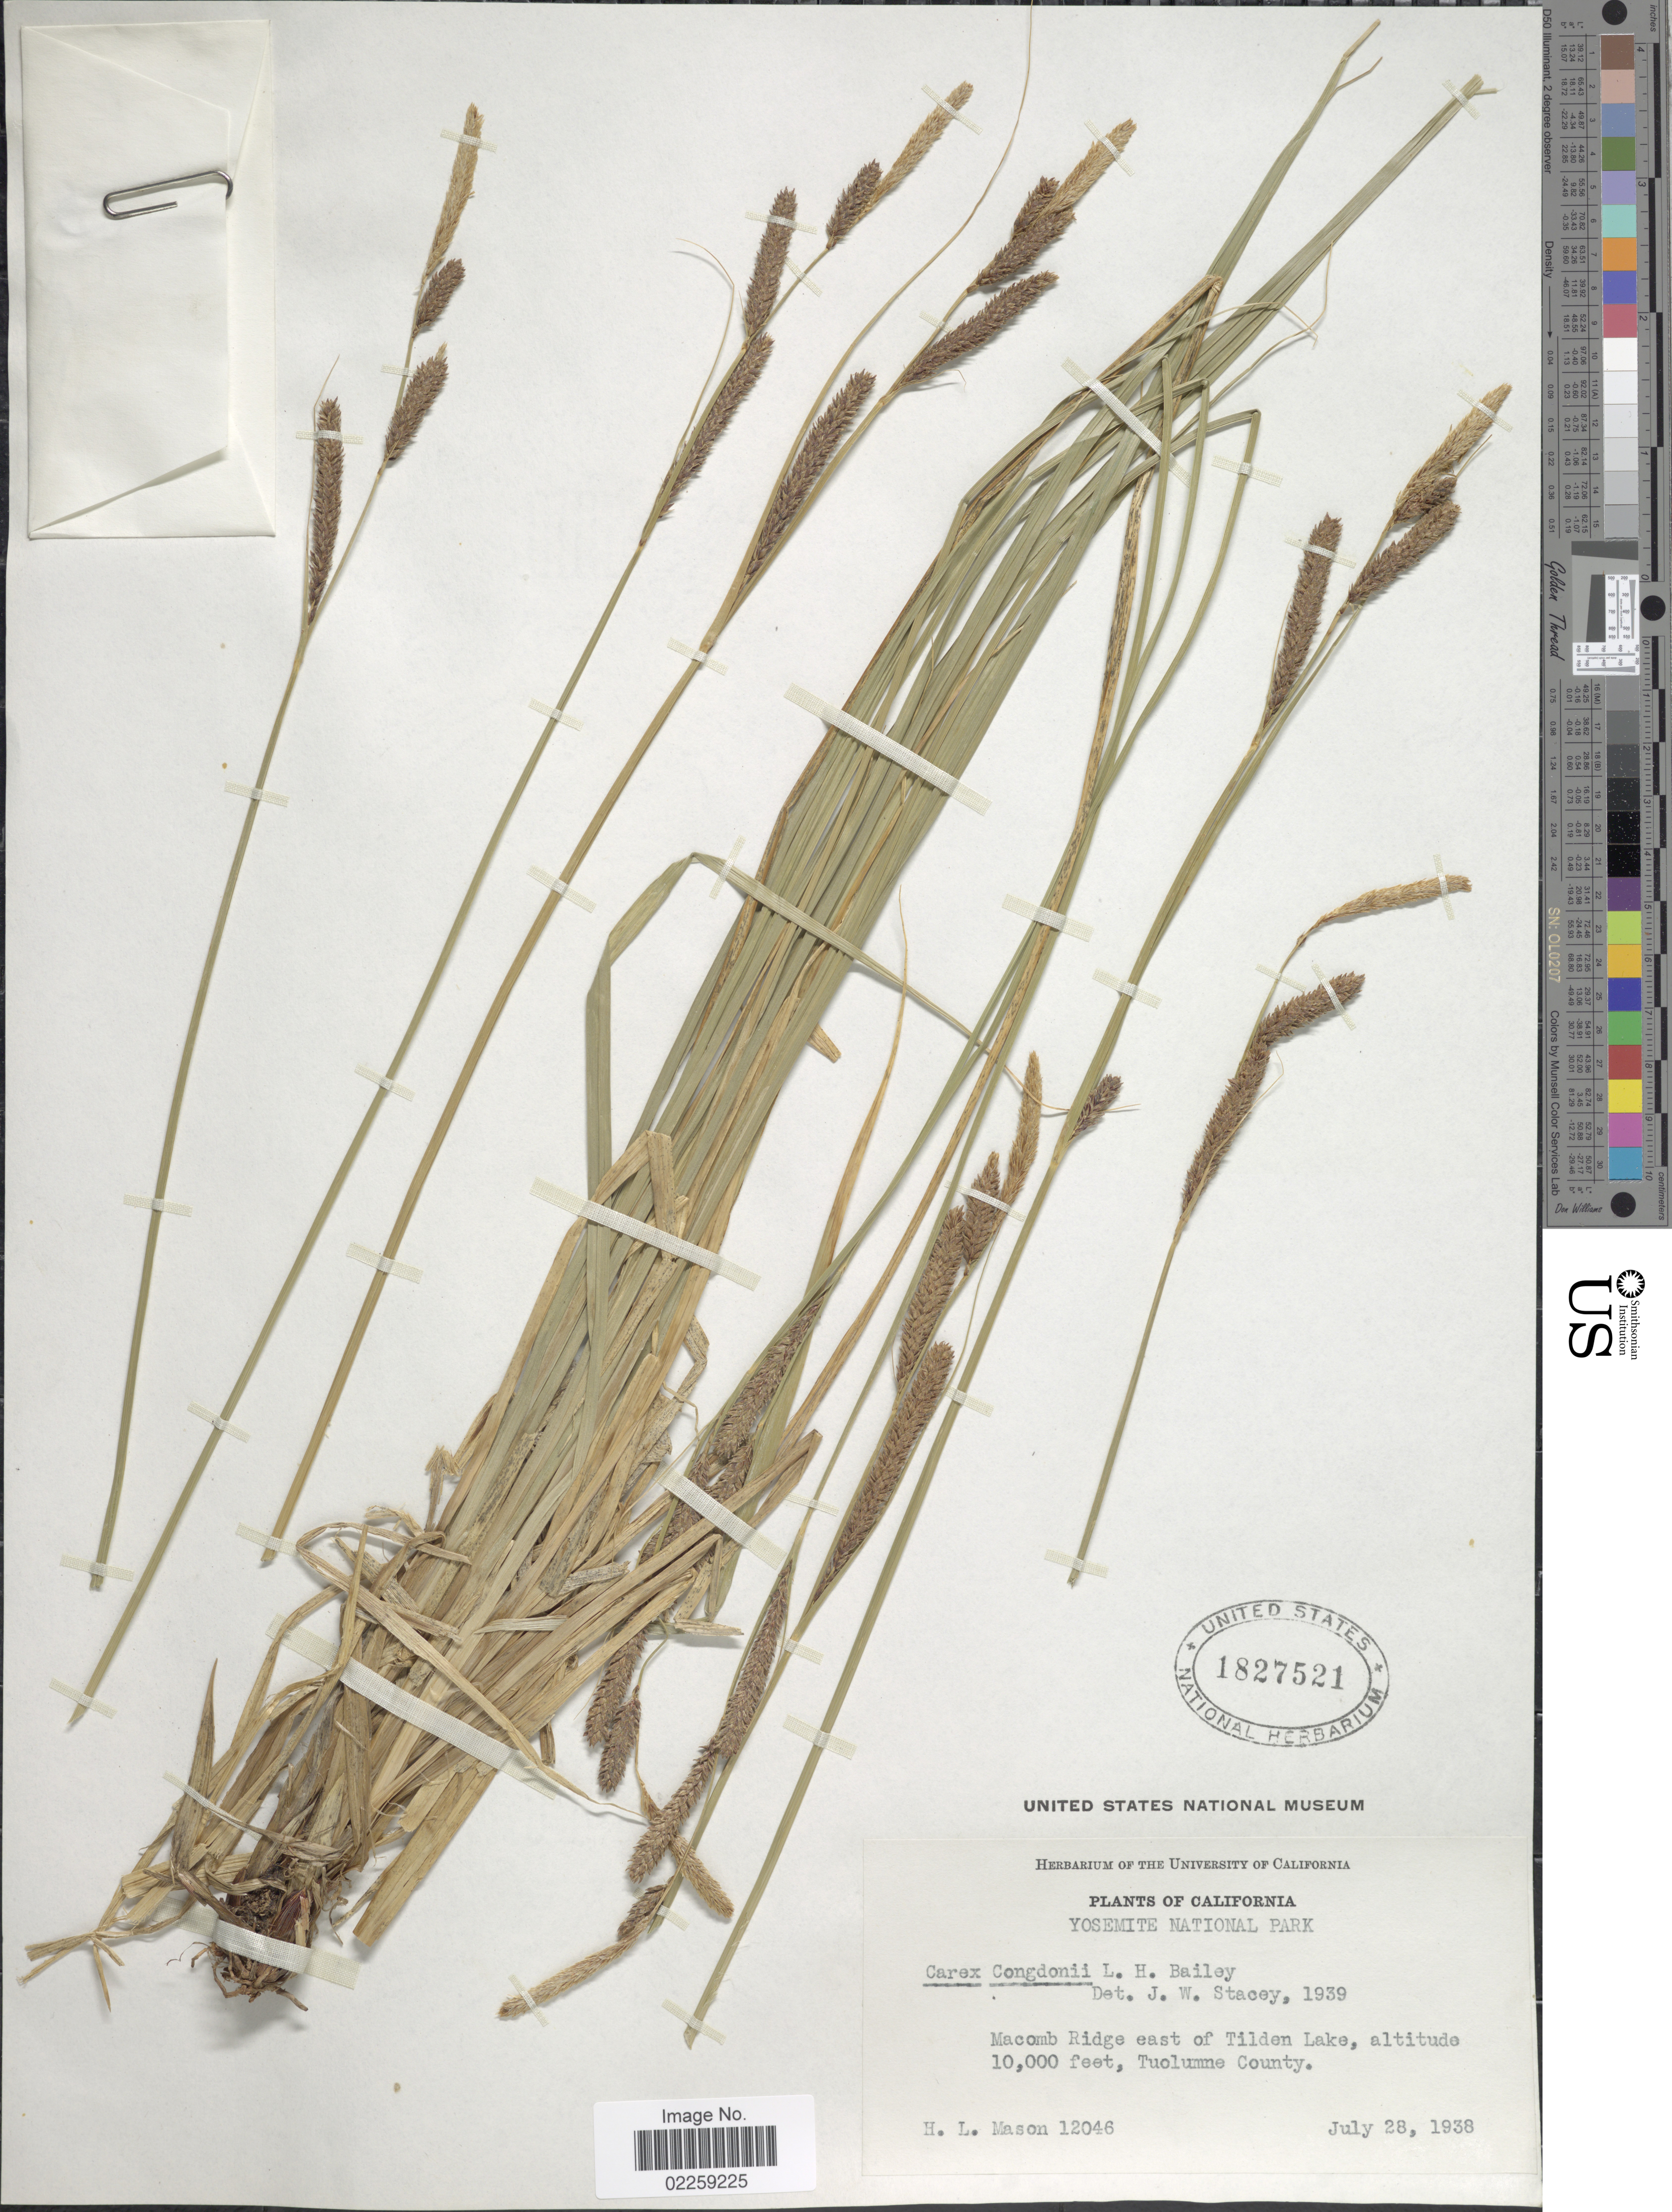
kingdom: Plantae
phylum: Tracheophyta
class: Liliopsida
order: Poales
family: Cyperaceae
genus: Carex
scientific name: Carex congdonii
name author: L.H. Bailey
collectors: H. L. Mason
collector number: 12046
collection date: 1938-07-28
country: United States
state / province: California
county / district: Tuolumne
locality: Yosemite National Park, Macomb Ridge east of Tilden Lake, Tuolumne County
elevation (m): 3048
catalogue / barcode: US 1827521